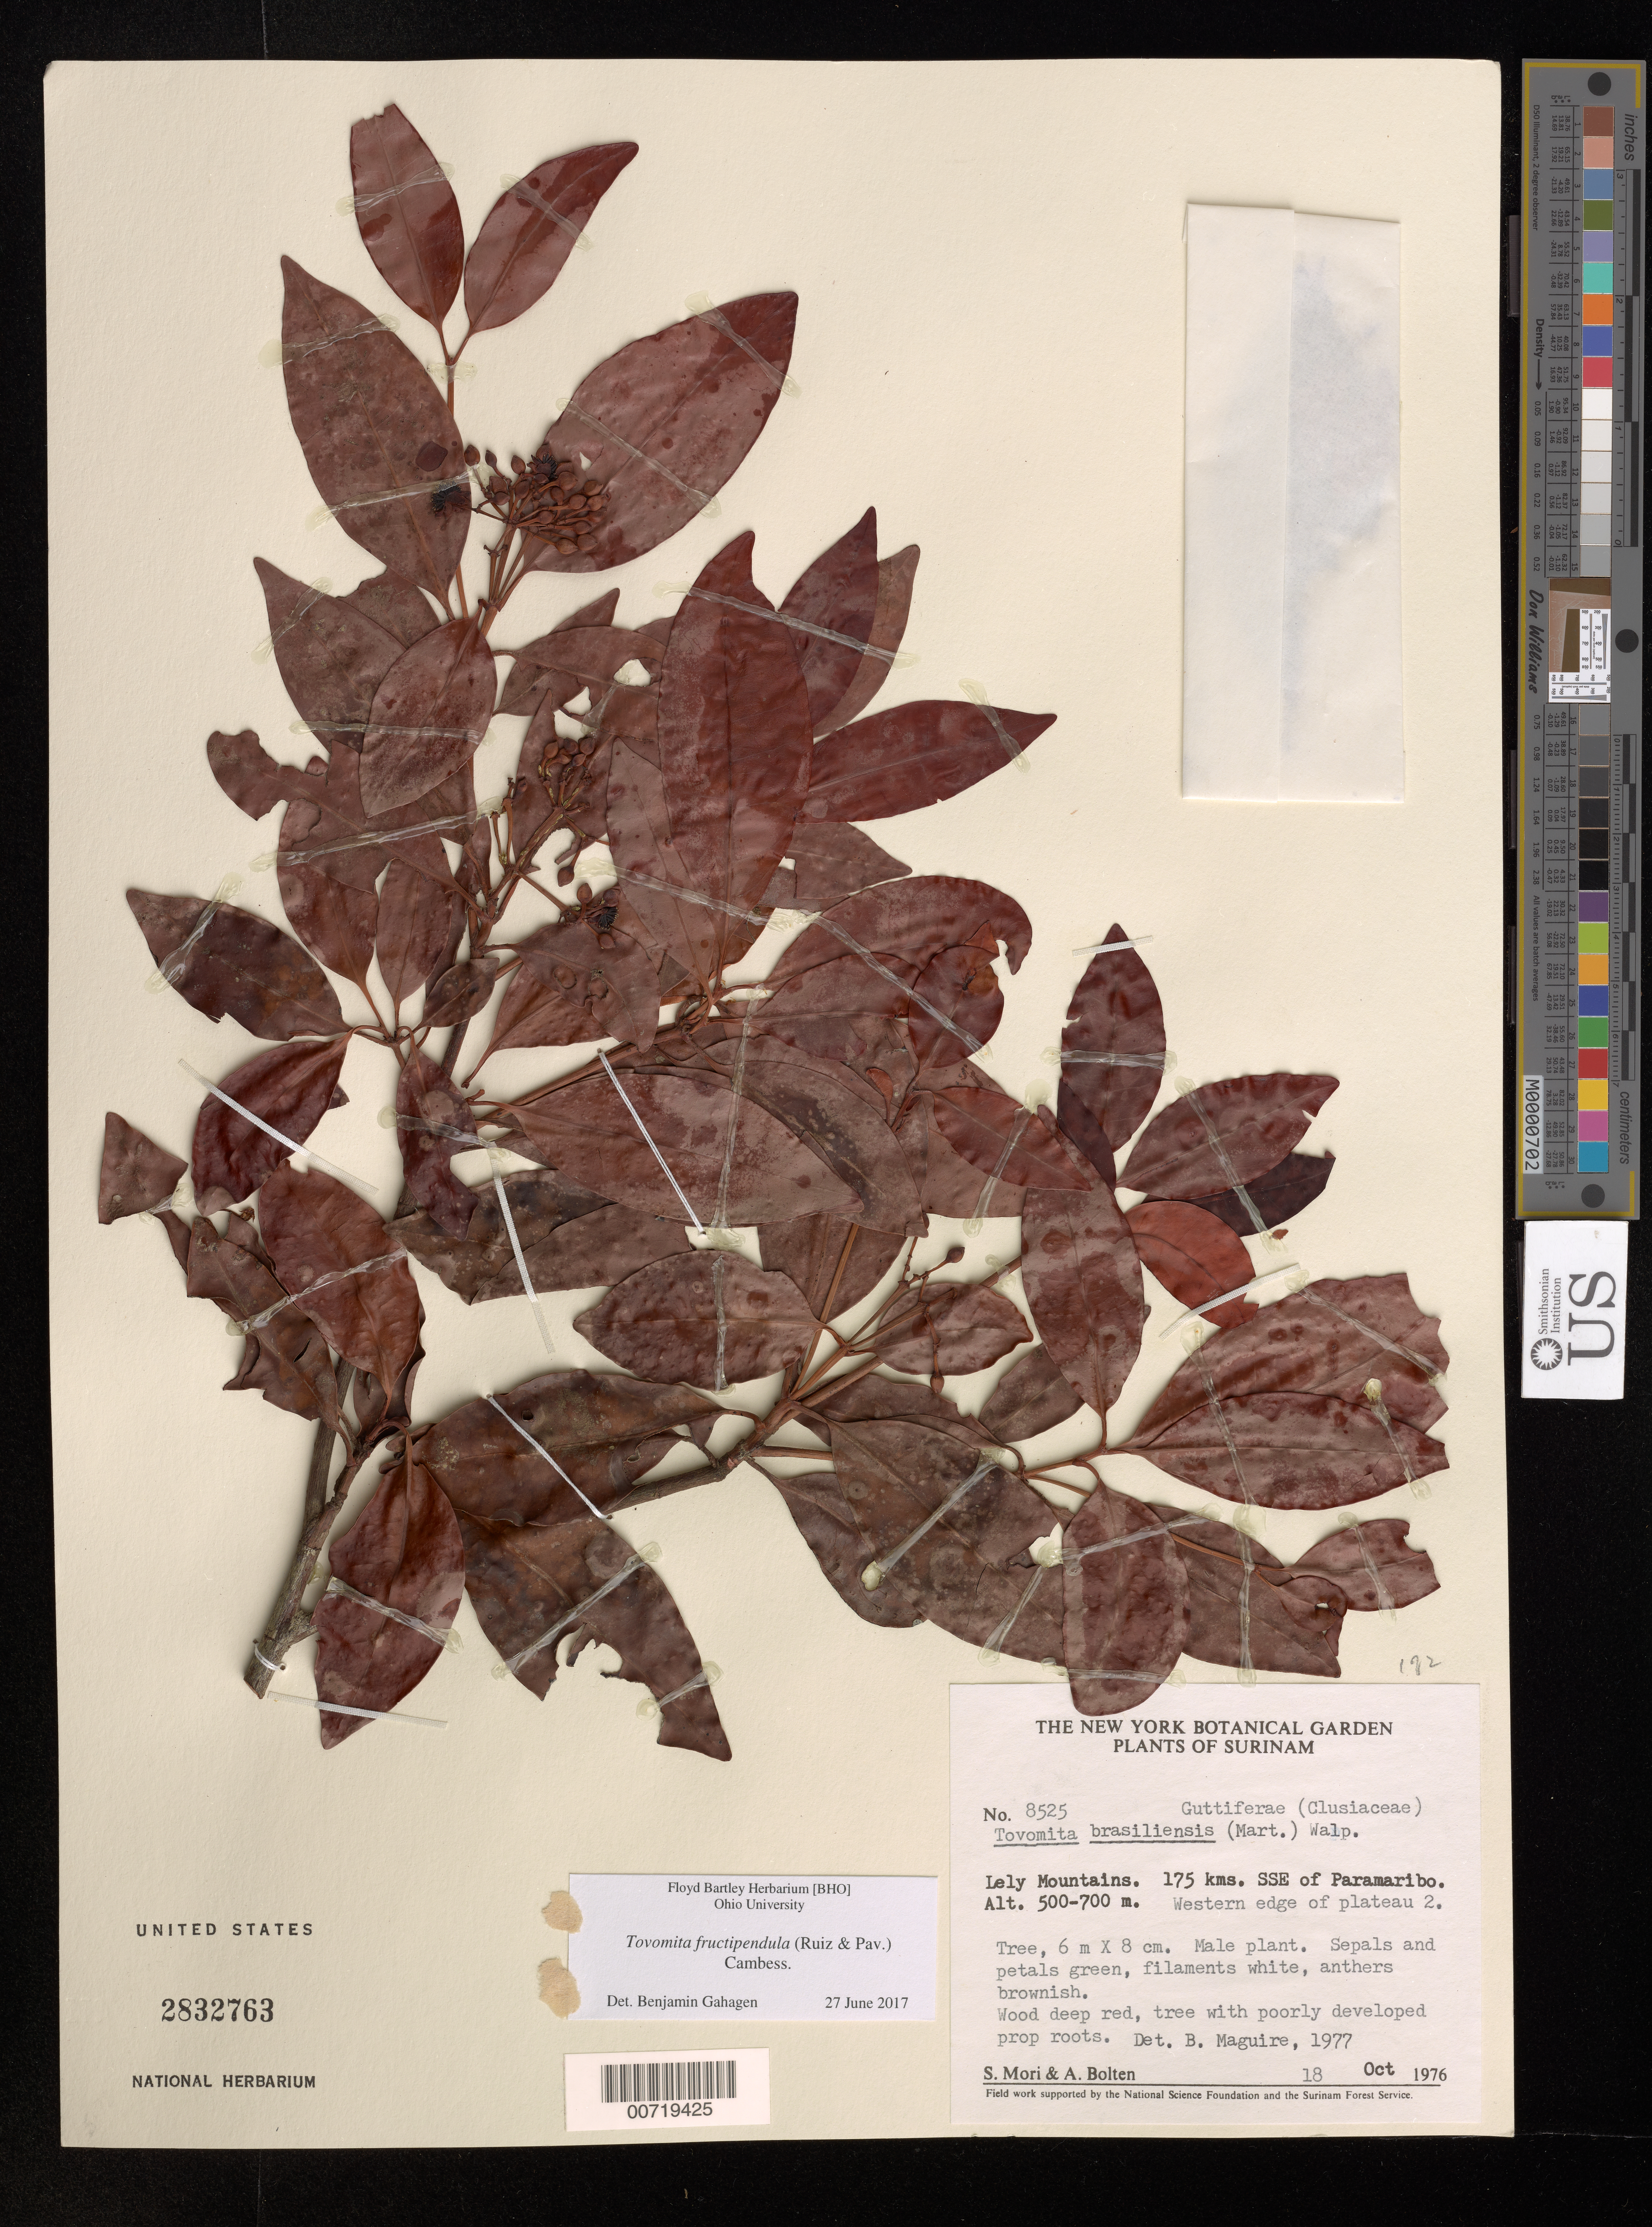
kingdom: Plantae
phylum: Tracheophyta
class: Magnoliopsida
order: Malpighiales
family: Clusiaceae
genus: Tovomita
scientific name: Tovomita fructipendula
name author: (Ruiz & Pav.) Cambess.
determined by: Gahagen, Benjamin, (BHO), Ohio University (UNITED STATES)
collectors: S. Mori & A. Bolten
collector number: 8525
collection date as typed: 18-Oct-76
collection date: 1976-10-18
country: Suriname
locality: Lely Mts., 175 km SSE of Paramaribo, western edge of plateau 2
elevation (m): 500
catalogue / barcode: US 2832763